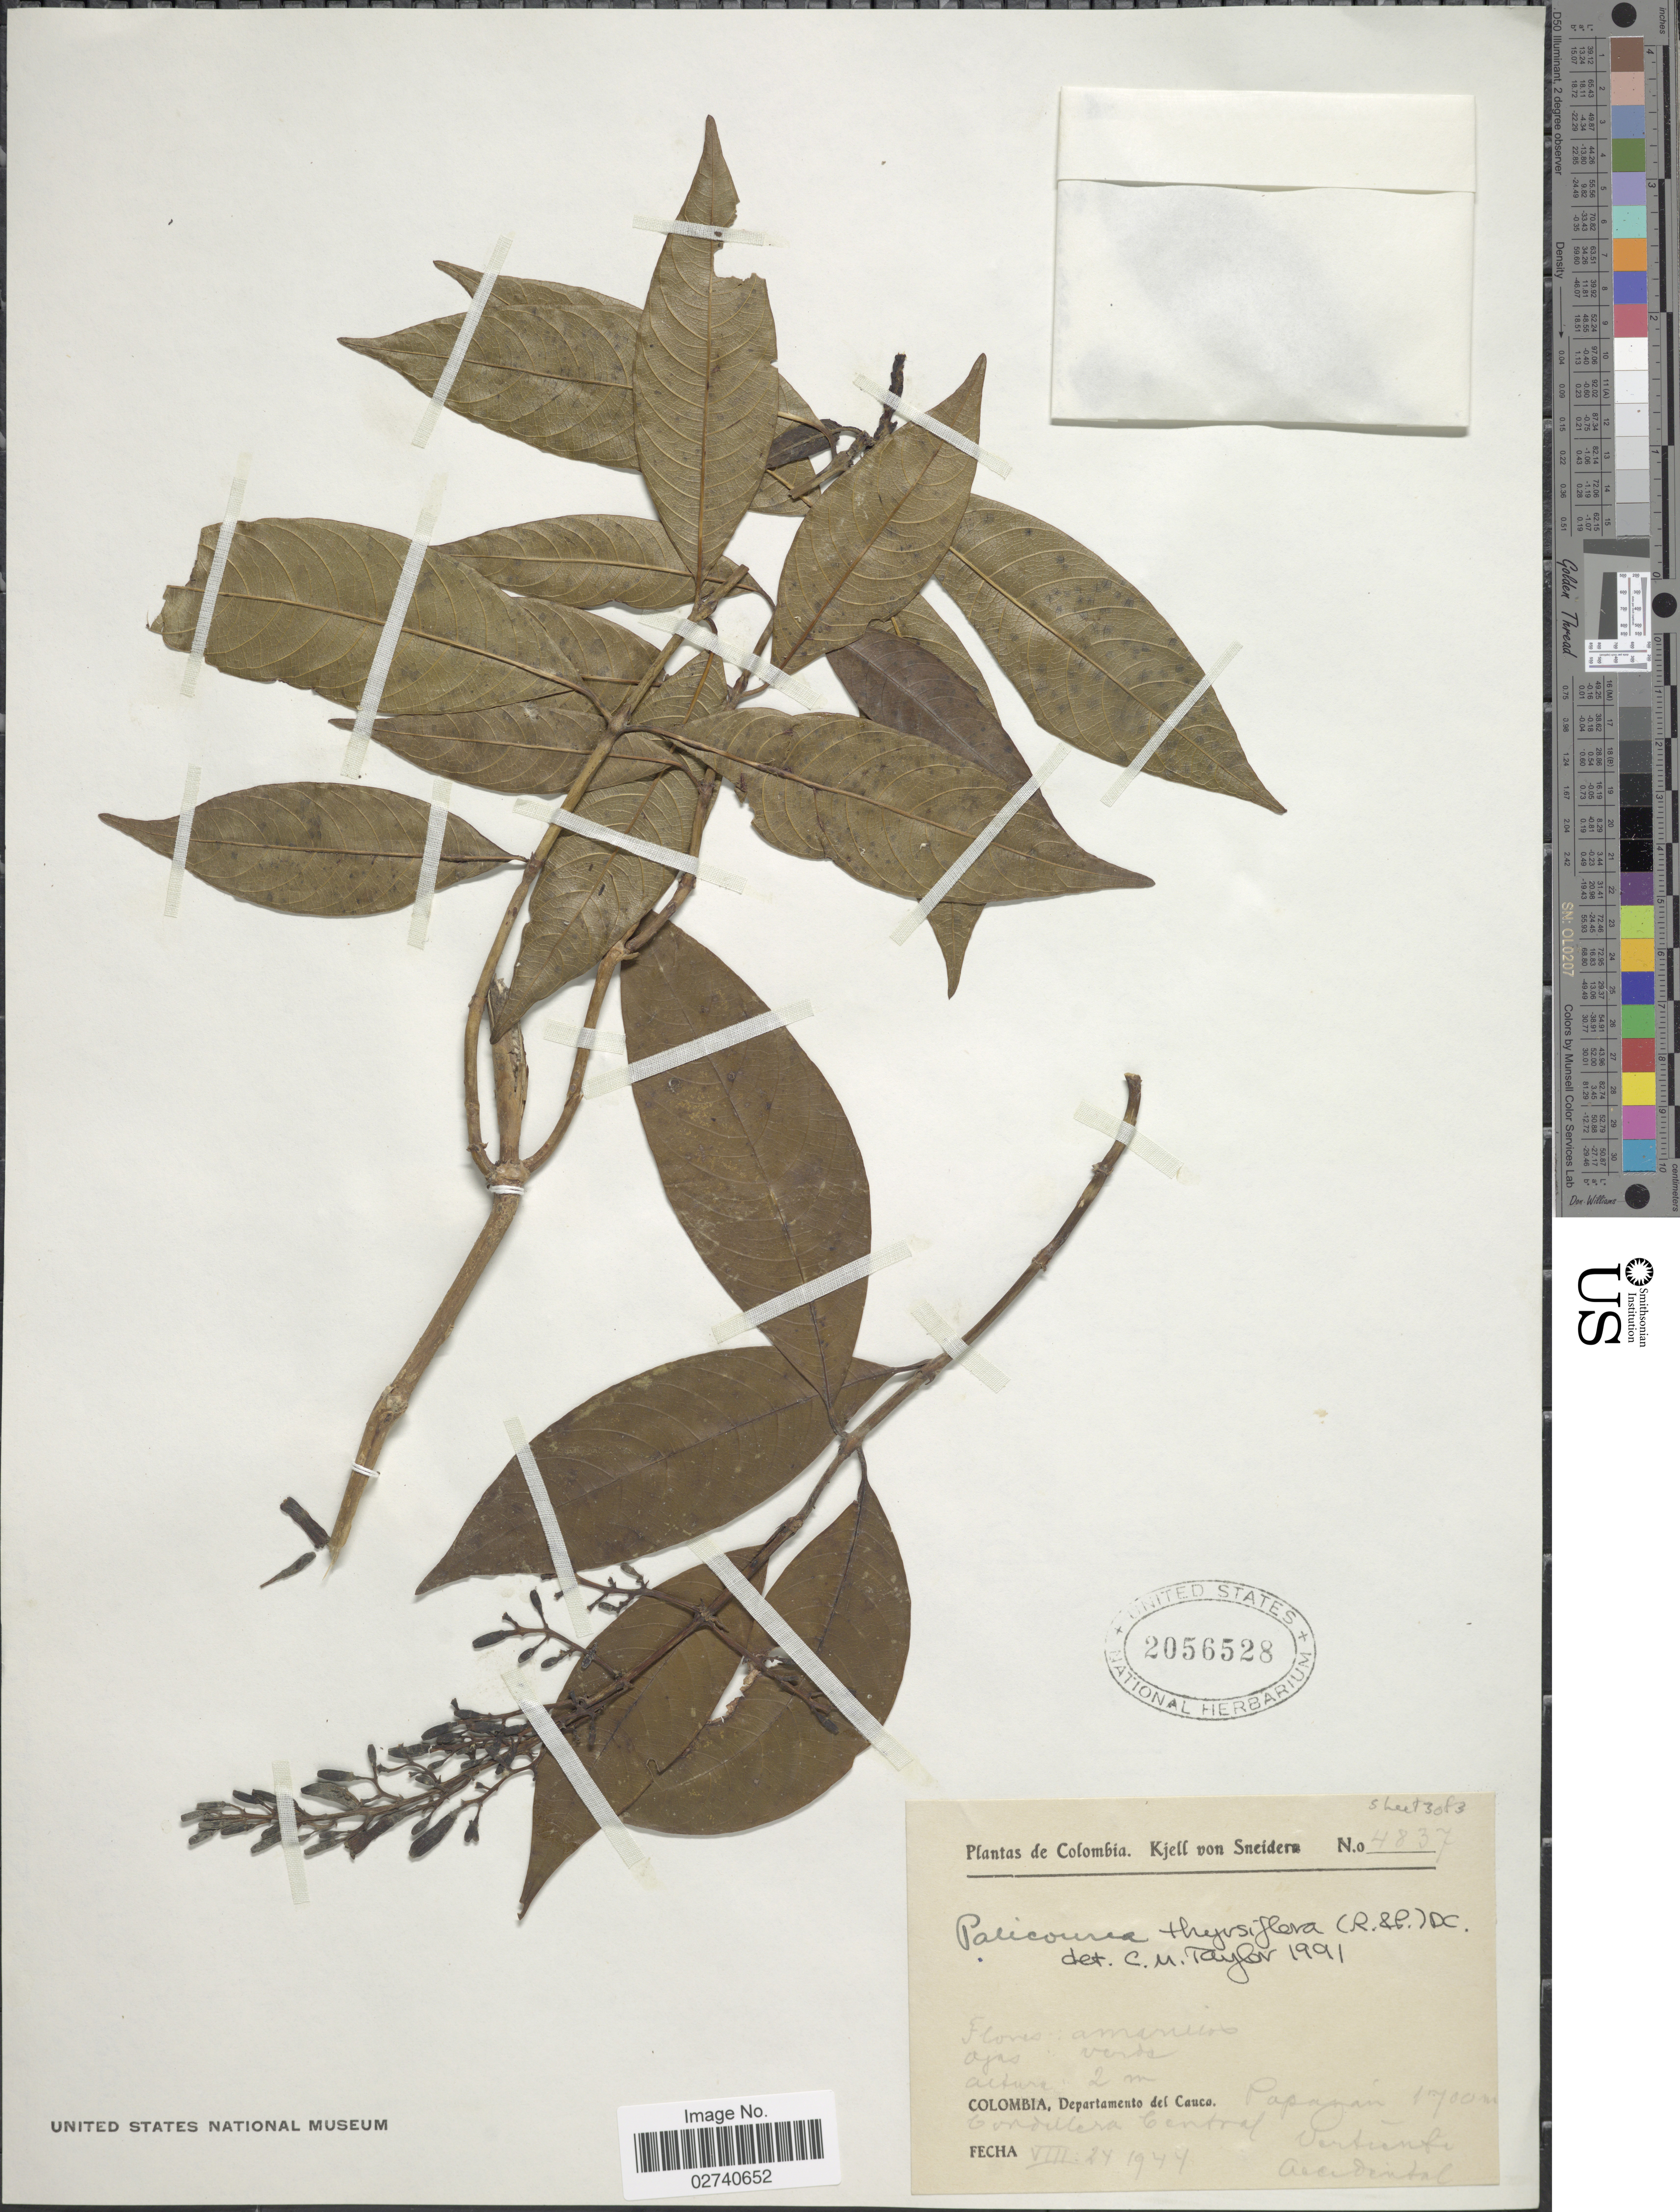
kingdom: Plantae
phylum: Tracheophyta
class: Magnoliopsida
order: Gentianales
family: Rubiaceae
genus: Palicourea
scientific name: Palicourea thyrsiflora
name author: (Ruiz & Pav.) DC.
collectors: K. von Sneidern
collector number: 4837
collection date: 1944-08-24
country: Colombia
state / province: Cauca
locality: Popayan. Cordillera Central. Vertiente Occidental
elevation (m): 1700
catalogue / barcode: US 2056528